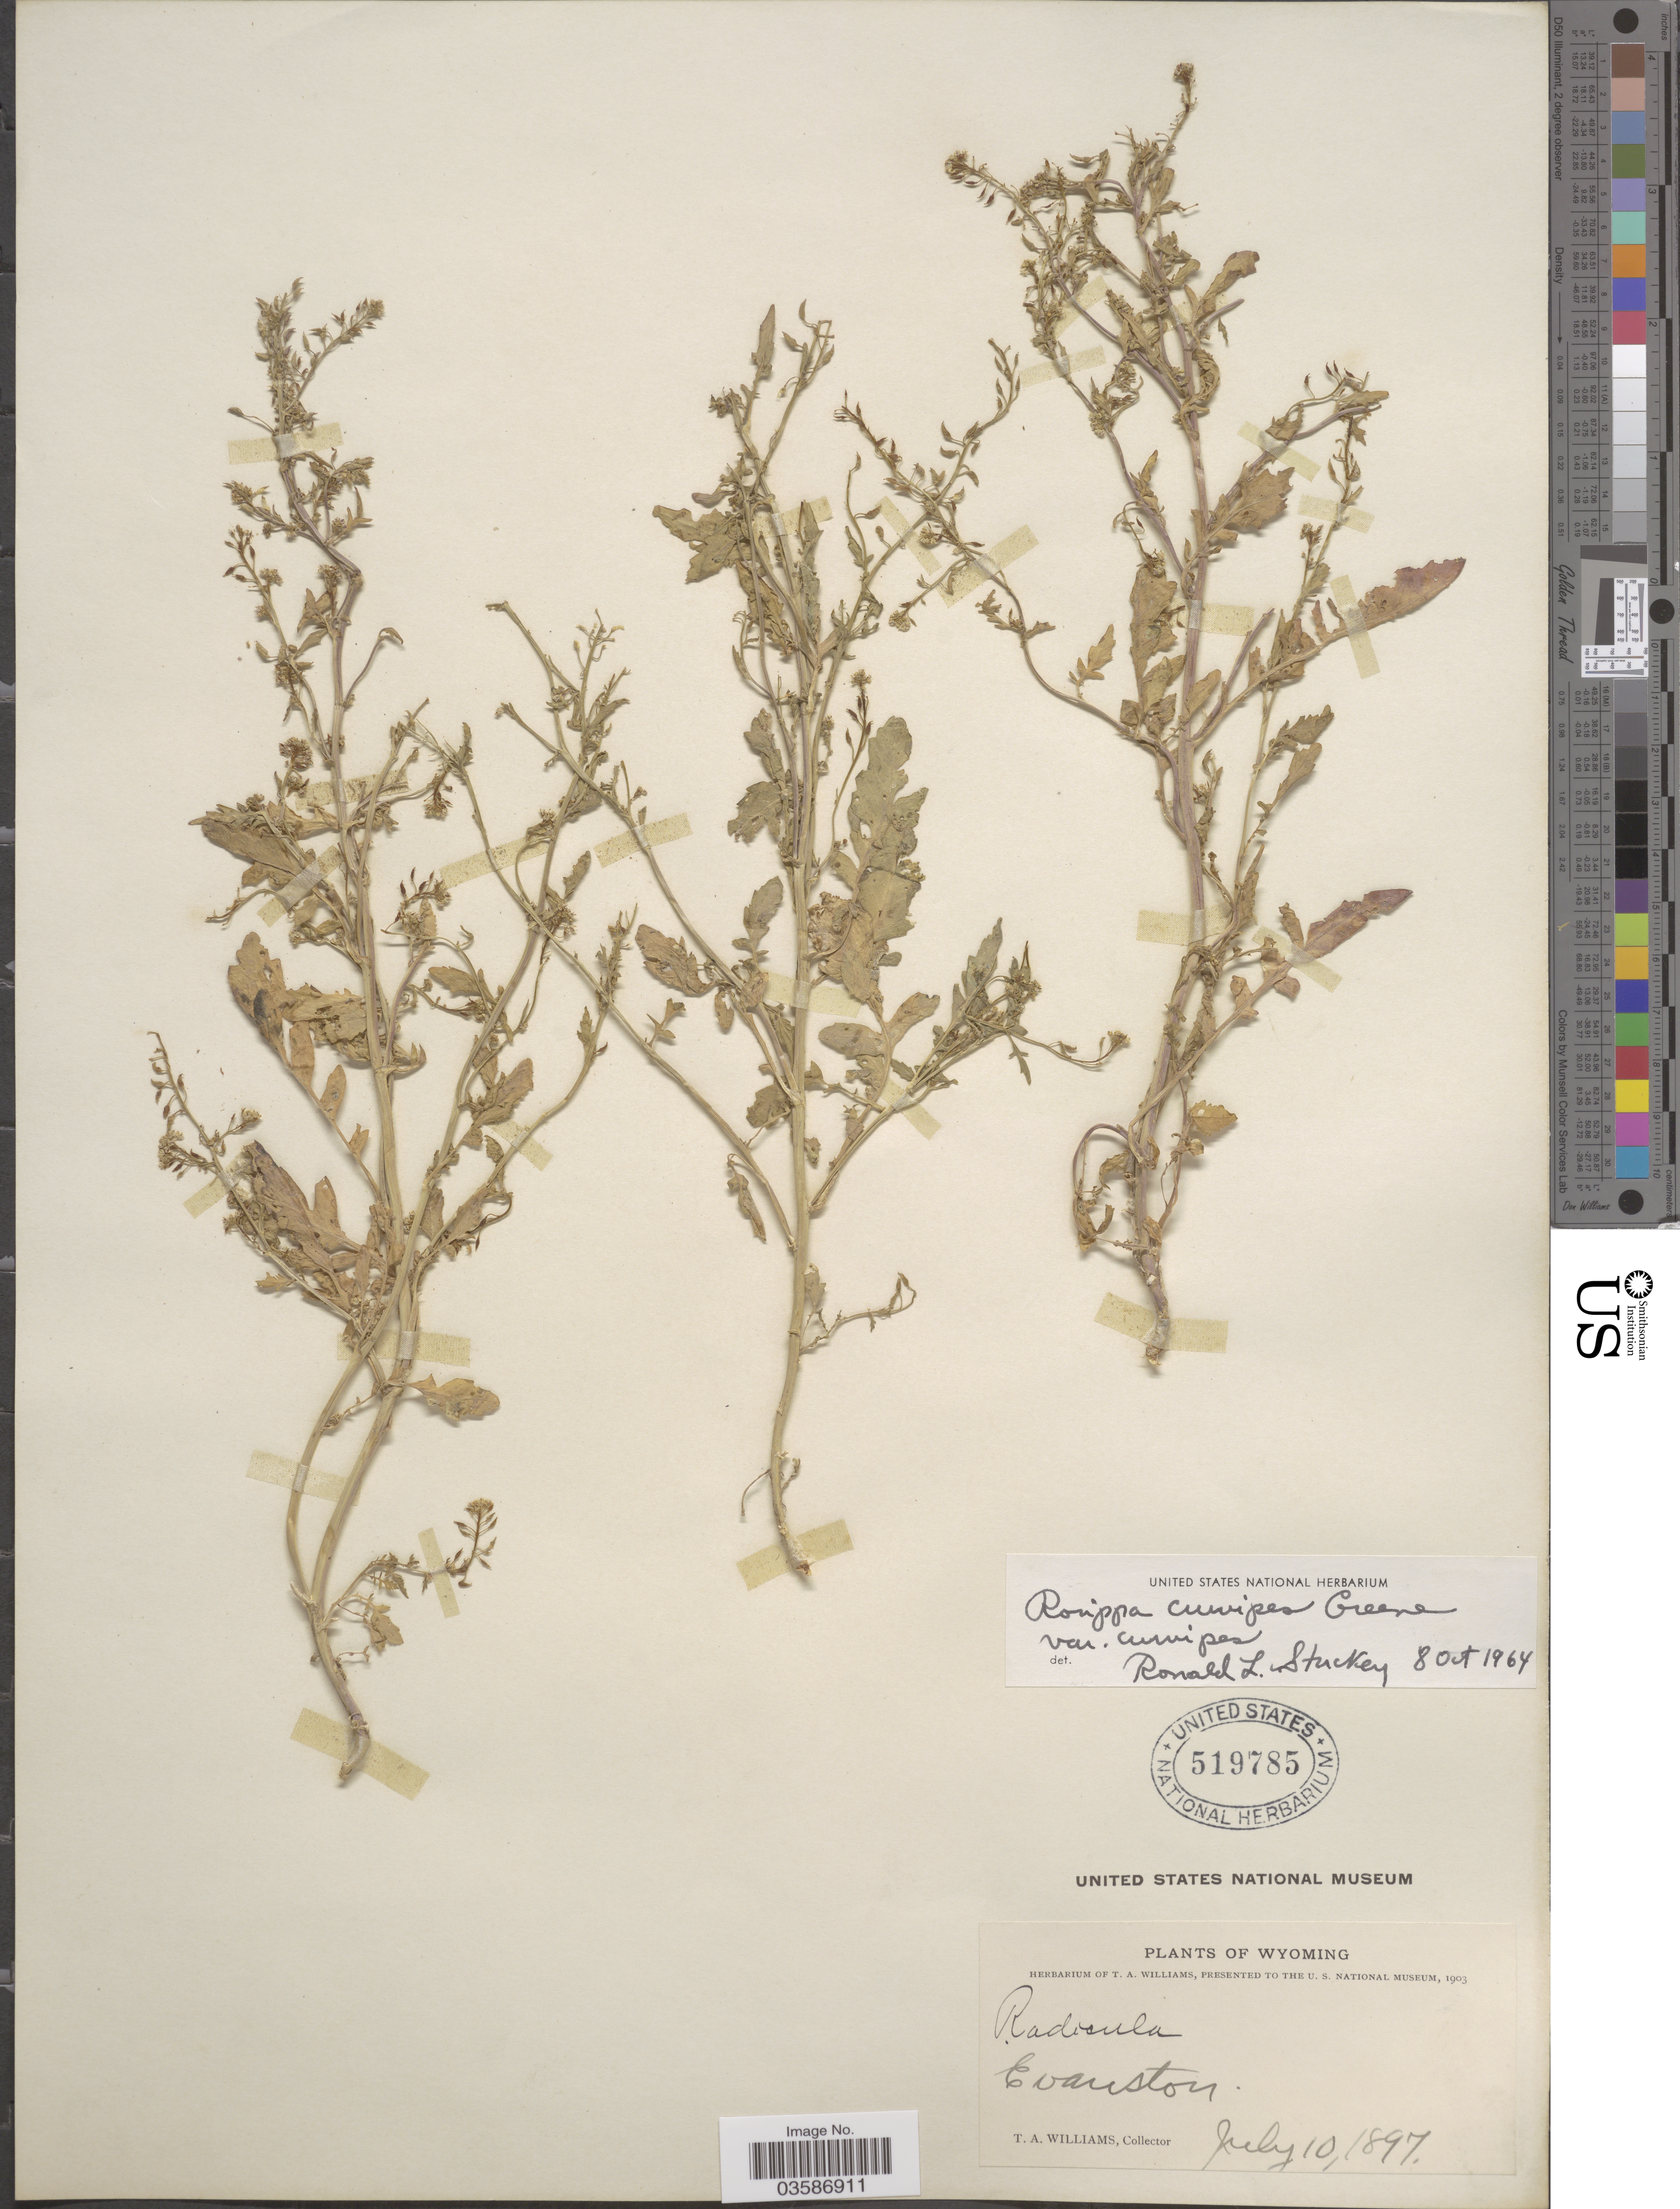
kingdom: Plantae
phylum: Tracheophyta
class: Magnoliopsida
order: Brassicales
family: Brassicaceae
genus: Rorippa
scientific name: Rorippa curvipes var. curvipes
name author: Greene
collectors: T. Williams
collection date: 1897-07-10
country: United States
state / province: Wyoming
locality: Evanston.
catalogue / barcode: US 519785